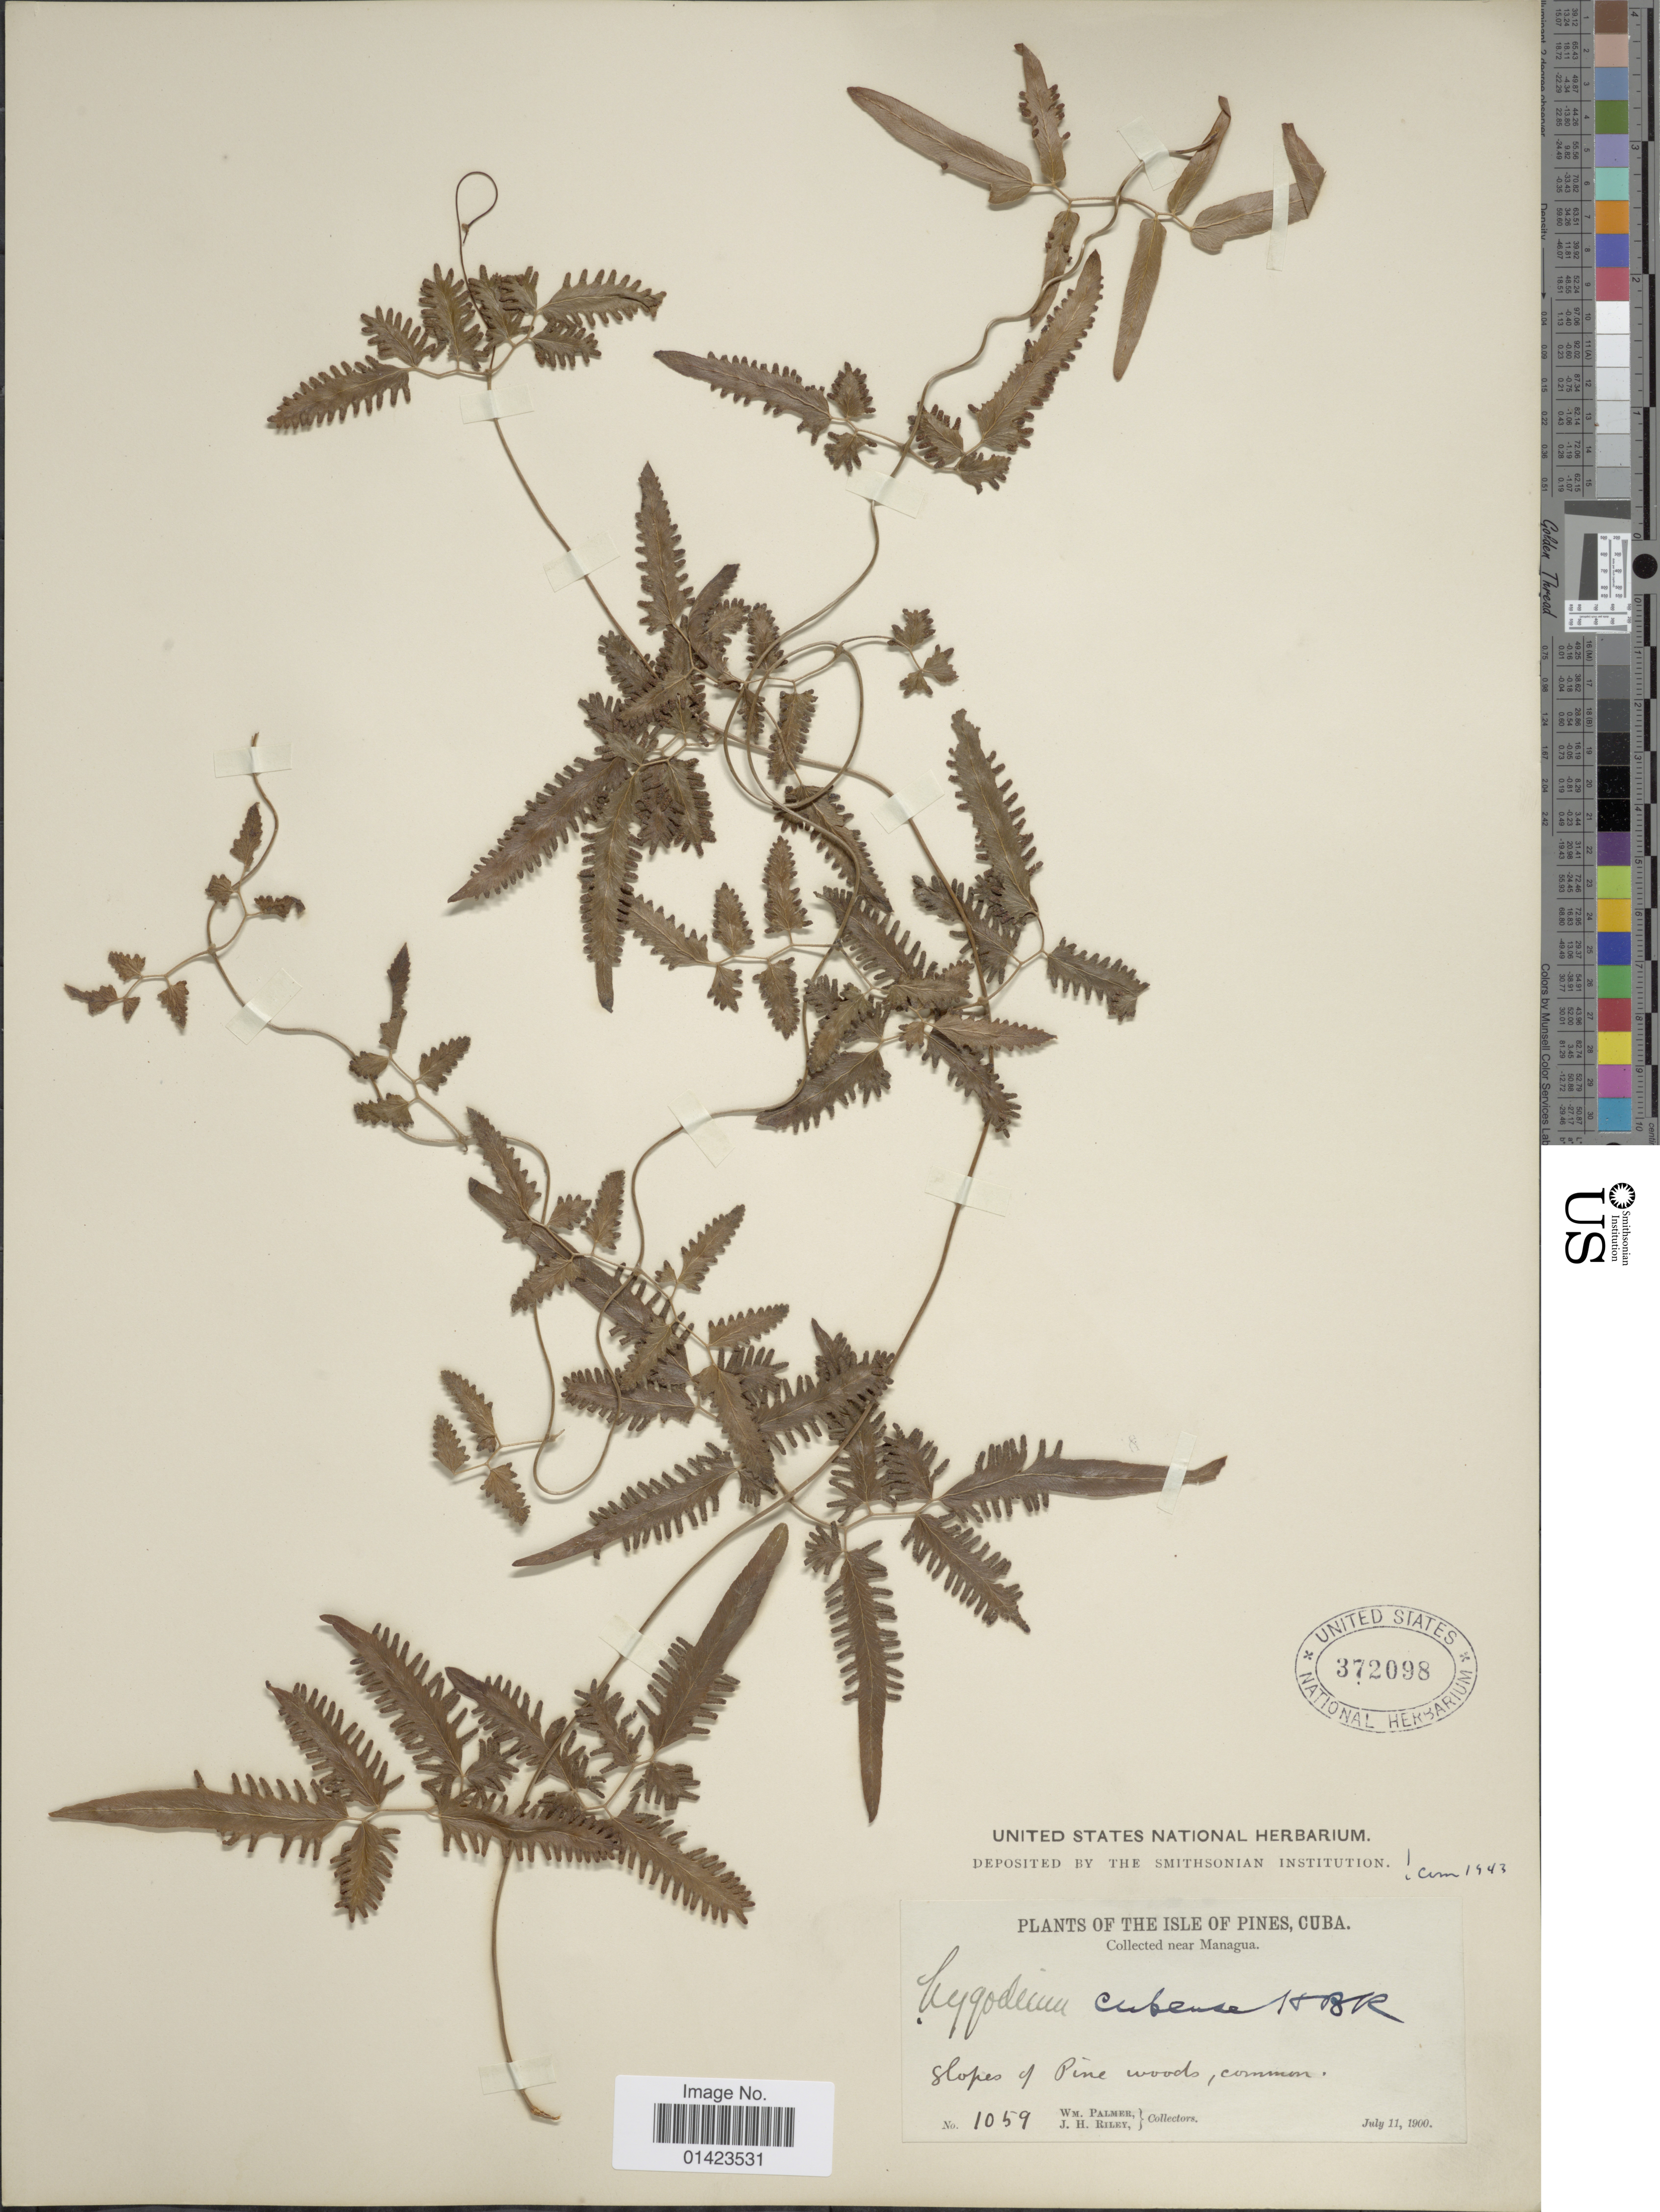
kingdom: Plantae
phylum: Tracheophyta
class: Polypodiopsida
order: Schizaeales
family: Lygodiaceae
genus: Lygodium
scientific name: Lygodium cubense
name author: Kunth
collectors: W. Palmer & J. H. Riley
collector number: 1059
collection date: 1900-07-11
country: Nicaragua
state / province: Managua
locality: Isle of Pines, Cuba, slopes of Pine woods, near Managua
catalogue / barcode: US 372098